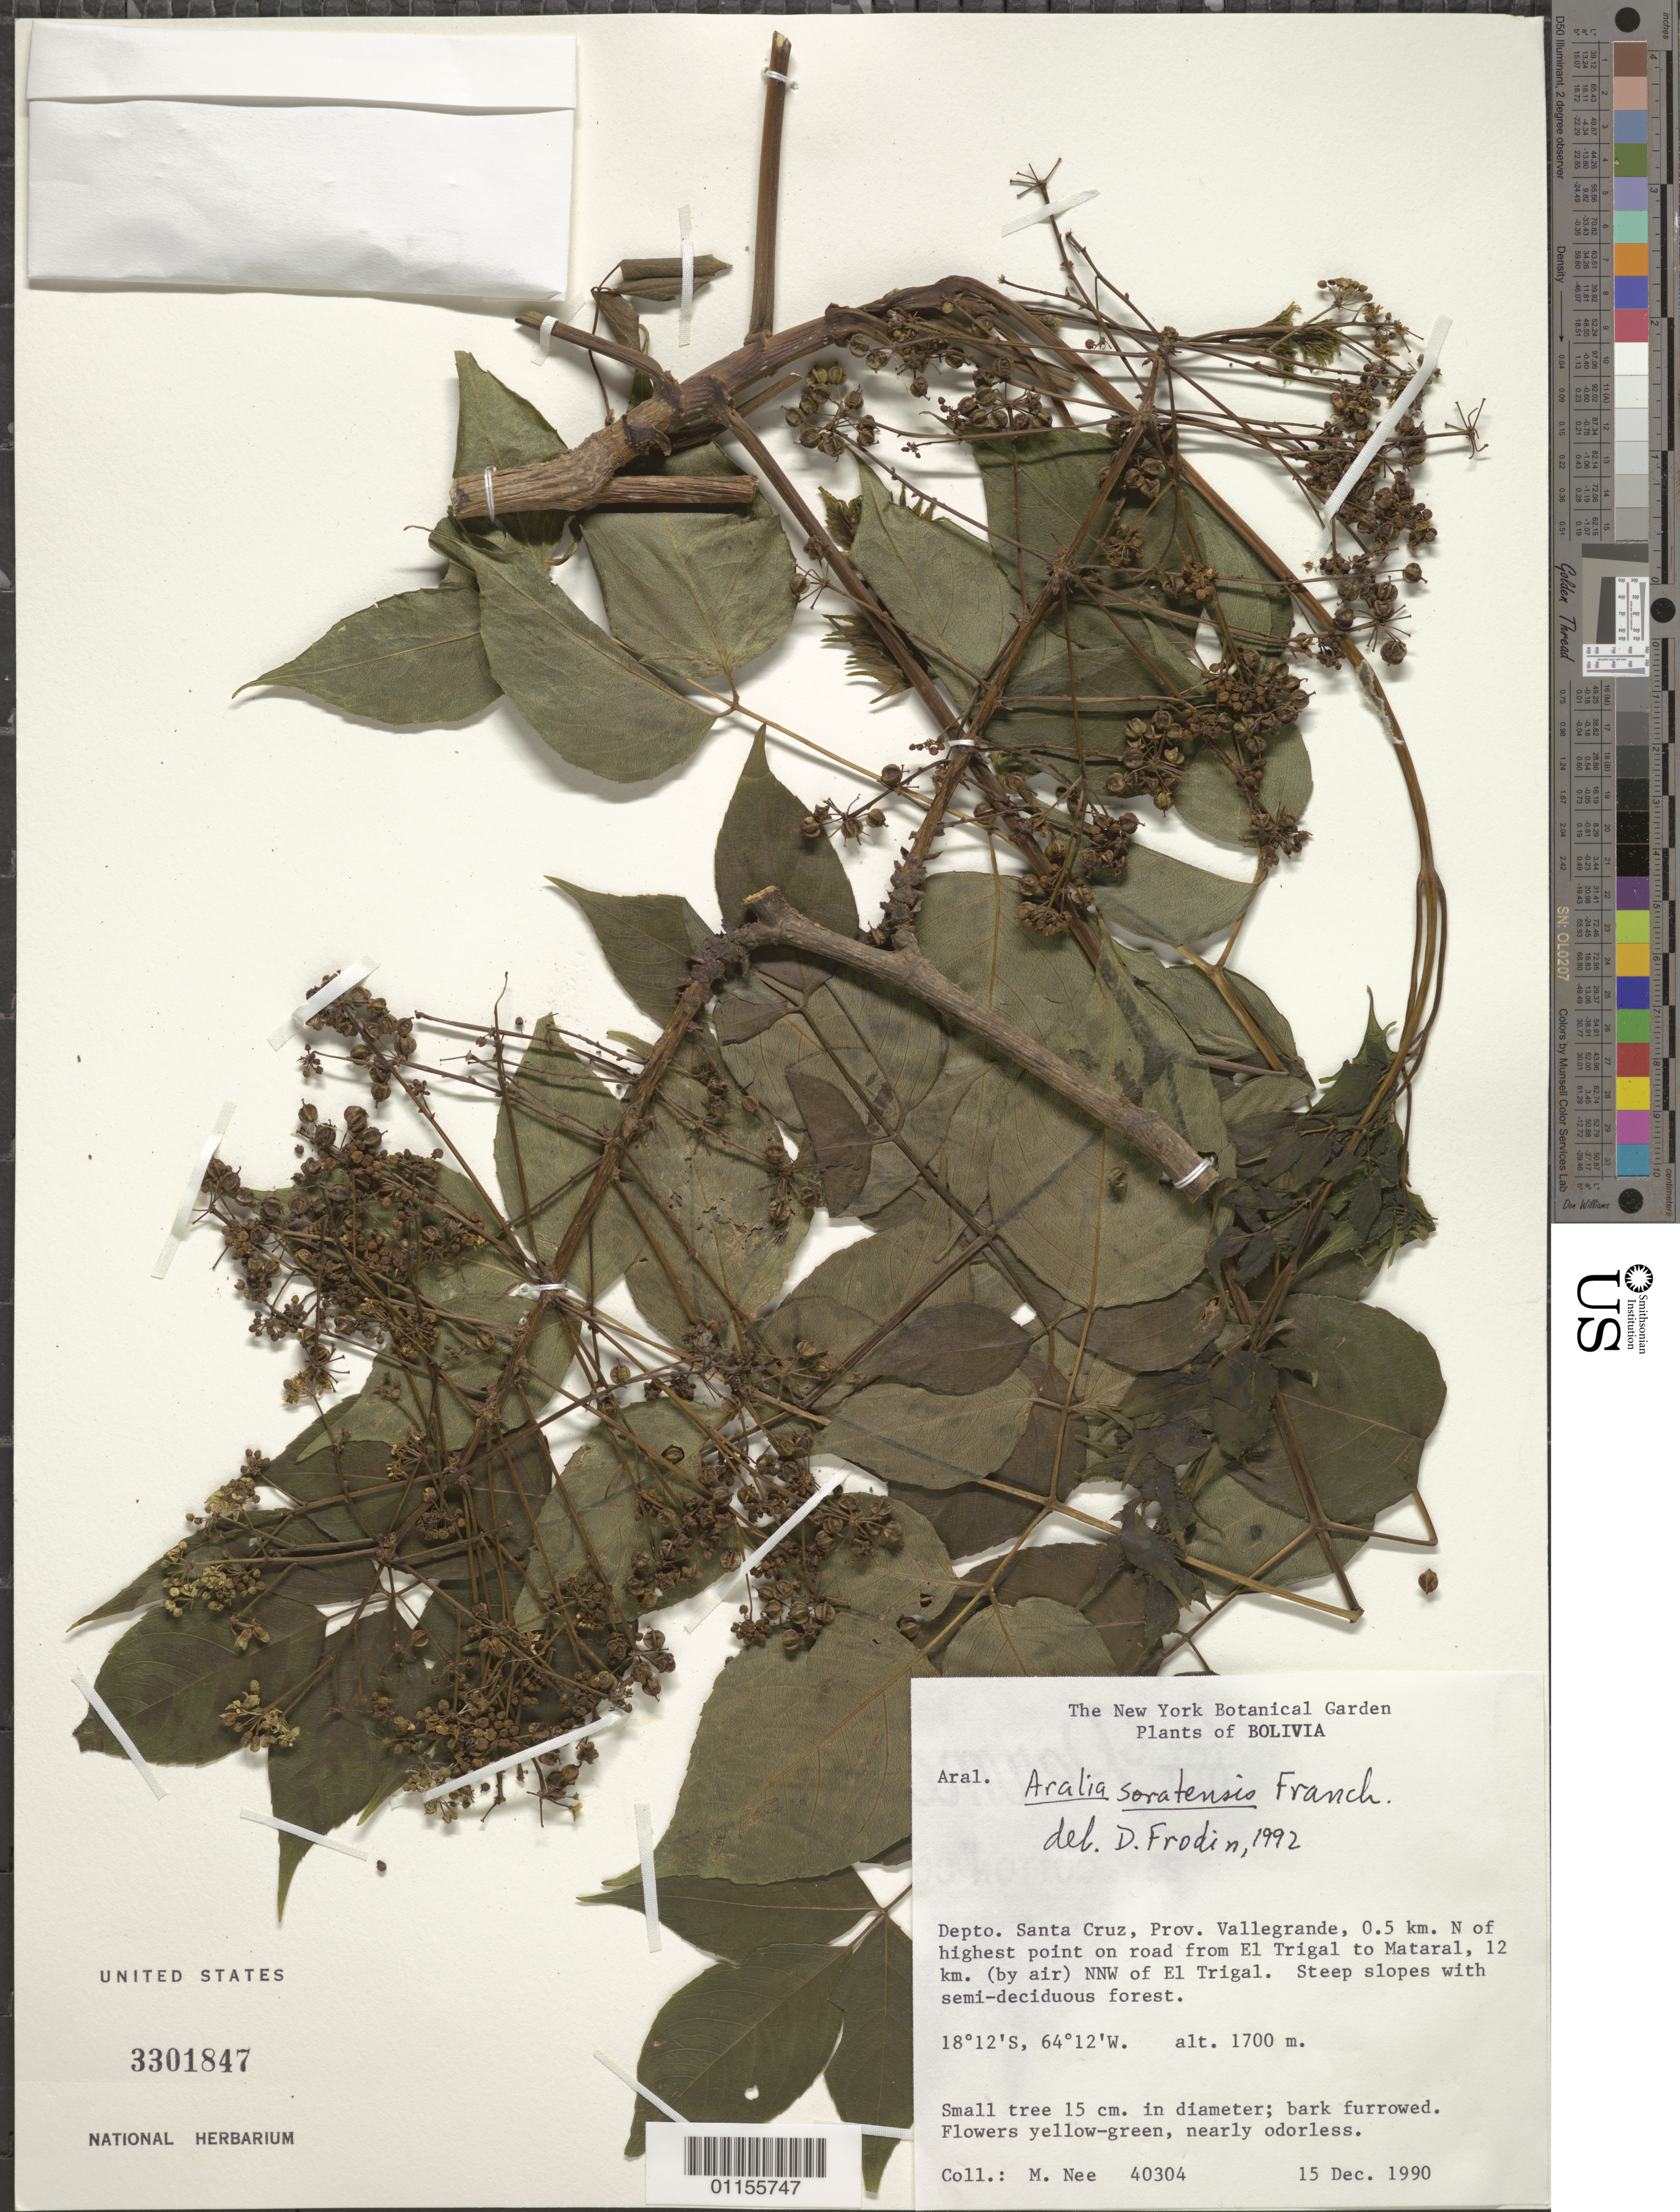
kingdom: Plantae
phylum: Tracheophyta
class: Magnoliopsida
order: Apiales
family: Araliaceae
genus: Aralia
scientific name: Aralia soratensis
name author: Marchal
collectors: M. Nee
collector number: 40304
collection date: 1990-12-15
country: Bolivia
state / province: Santa Cruz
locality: Prov. Vallegrande, 0.5 km N of highest point on Rd from El Trigal to Mataral, 12 km (by air) NNW of El Trigal.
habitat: Steep slopes with semi-deciduous forest. Small tree.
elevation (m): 1700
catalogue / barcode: US 3301847